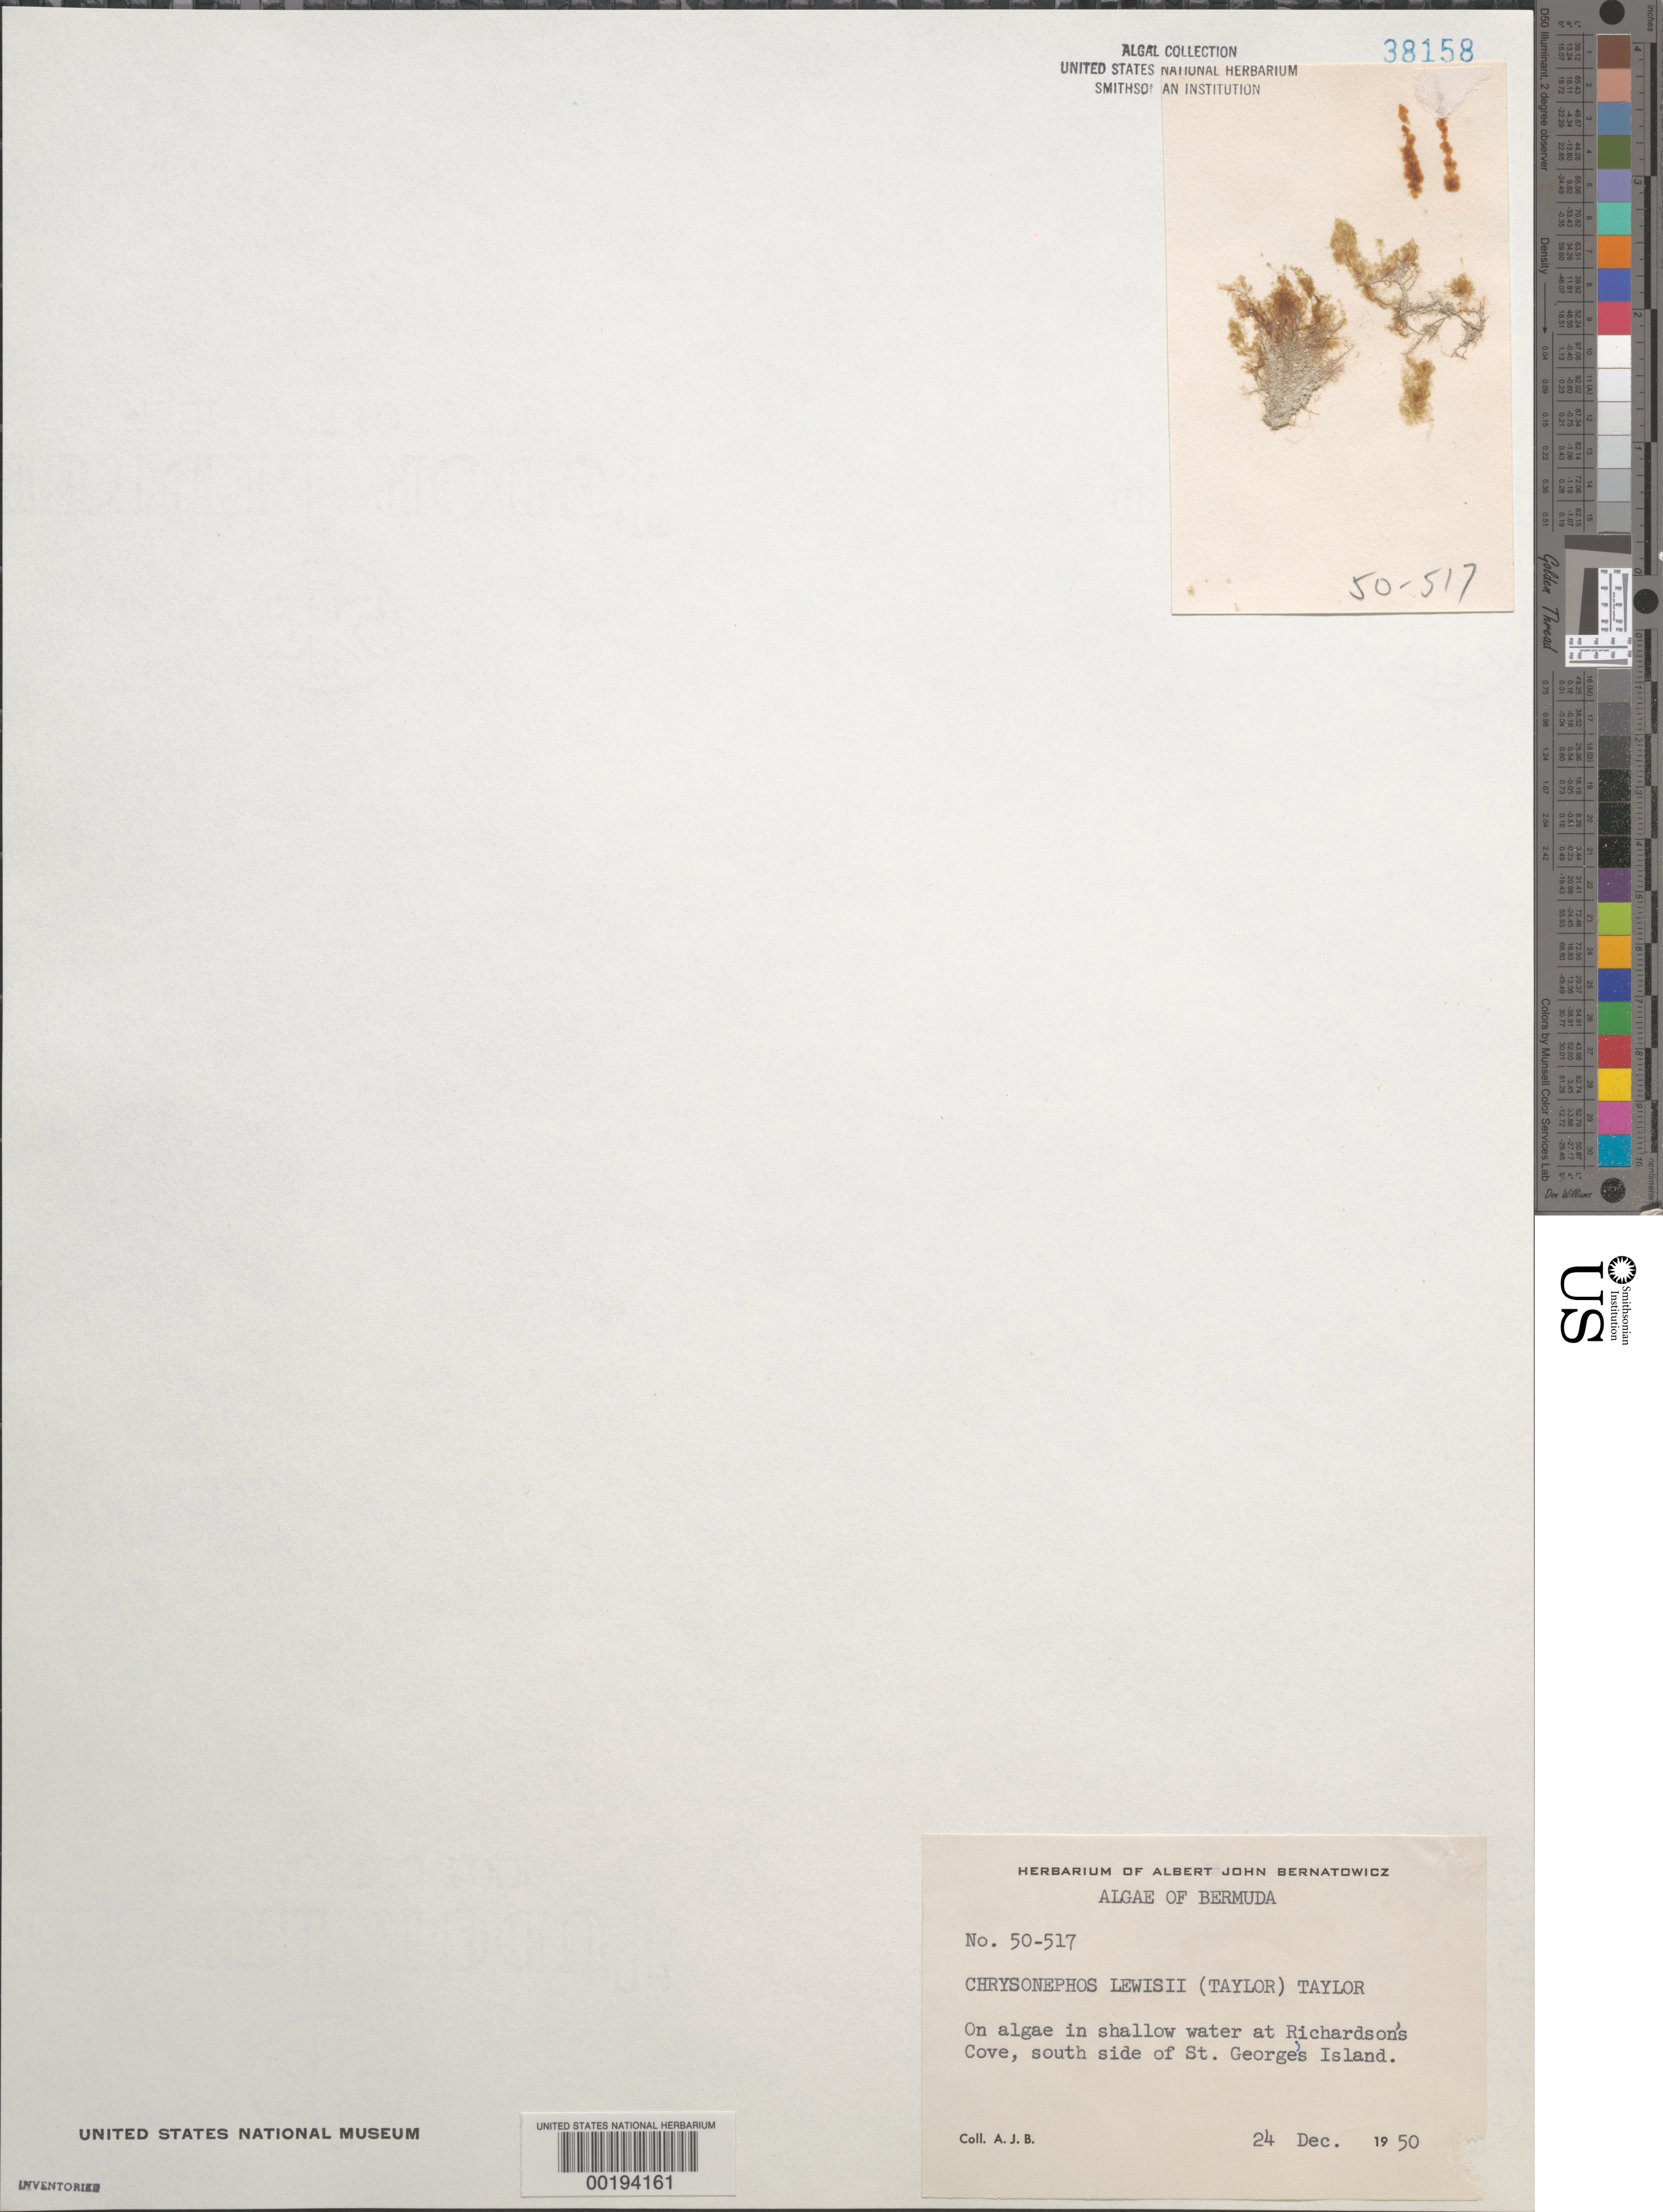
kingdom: Chromista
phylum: Ochrophyta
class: Dictyochophyceae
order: Sarcinochrysidales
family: Sarcinochrysidaceae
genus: Chrysonephos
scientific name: Chrysonephos lewisii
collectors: A. Bernatowicz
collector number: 50-517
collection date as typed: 24 Dec 1950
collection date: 1950-12-24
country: Bermuda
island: St. George's Island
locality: Richardson's Cove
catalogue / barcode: US 38158